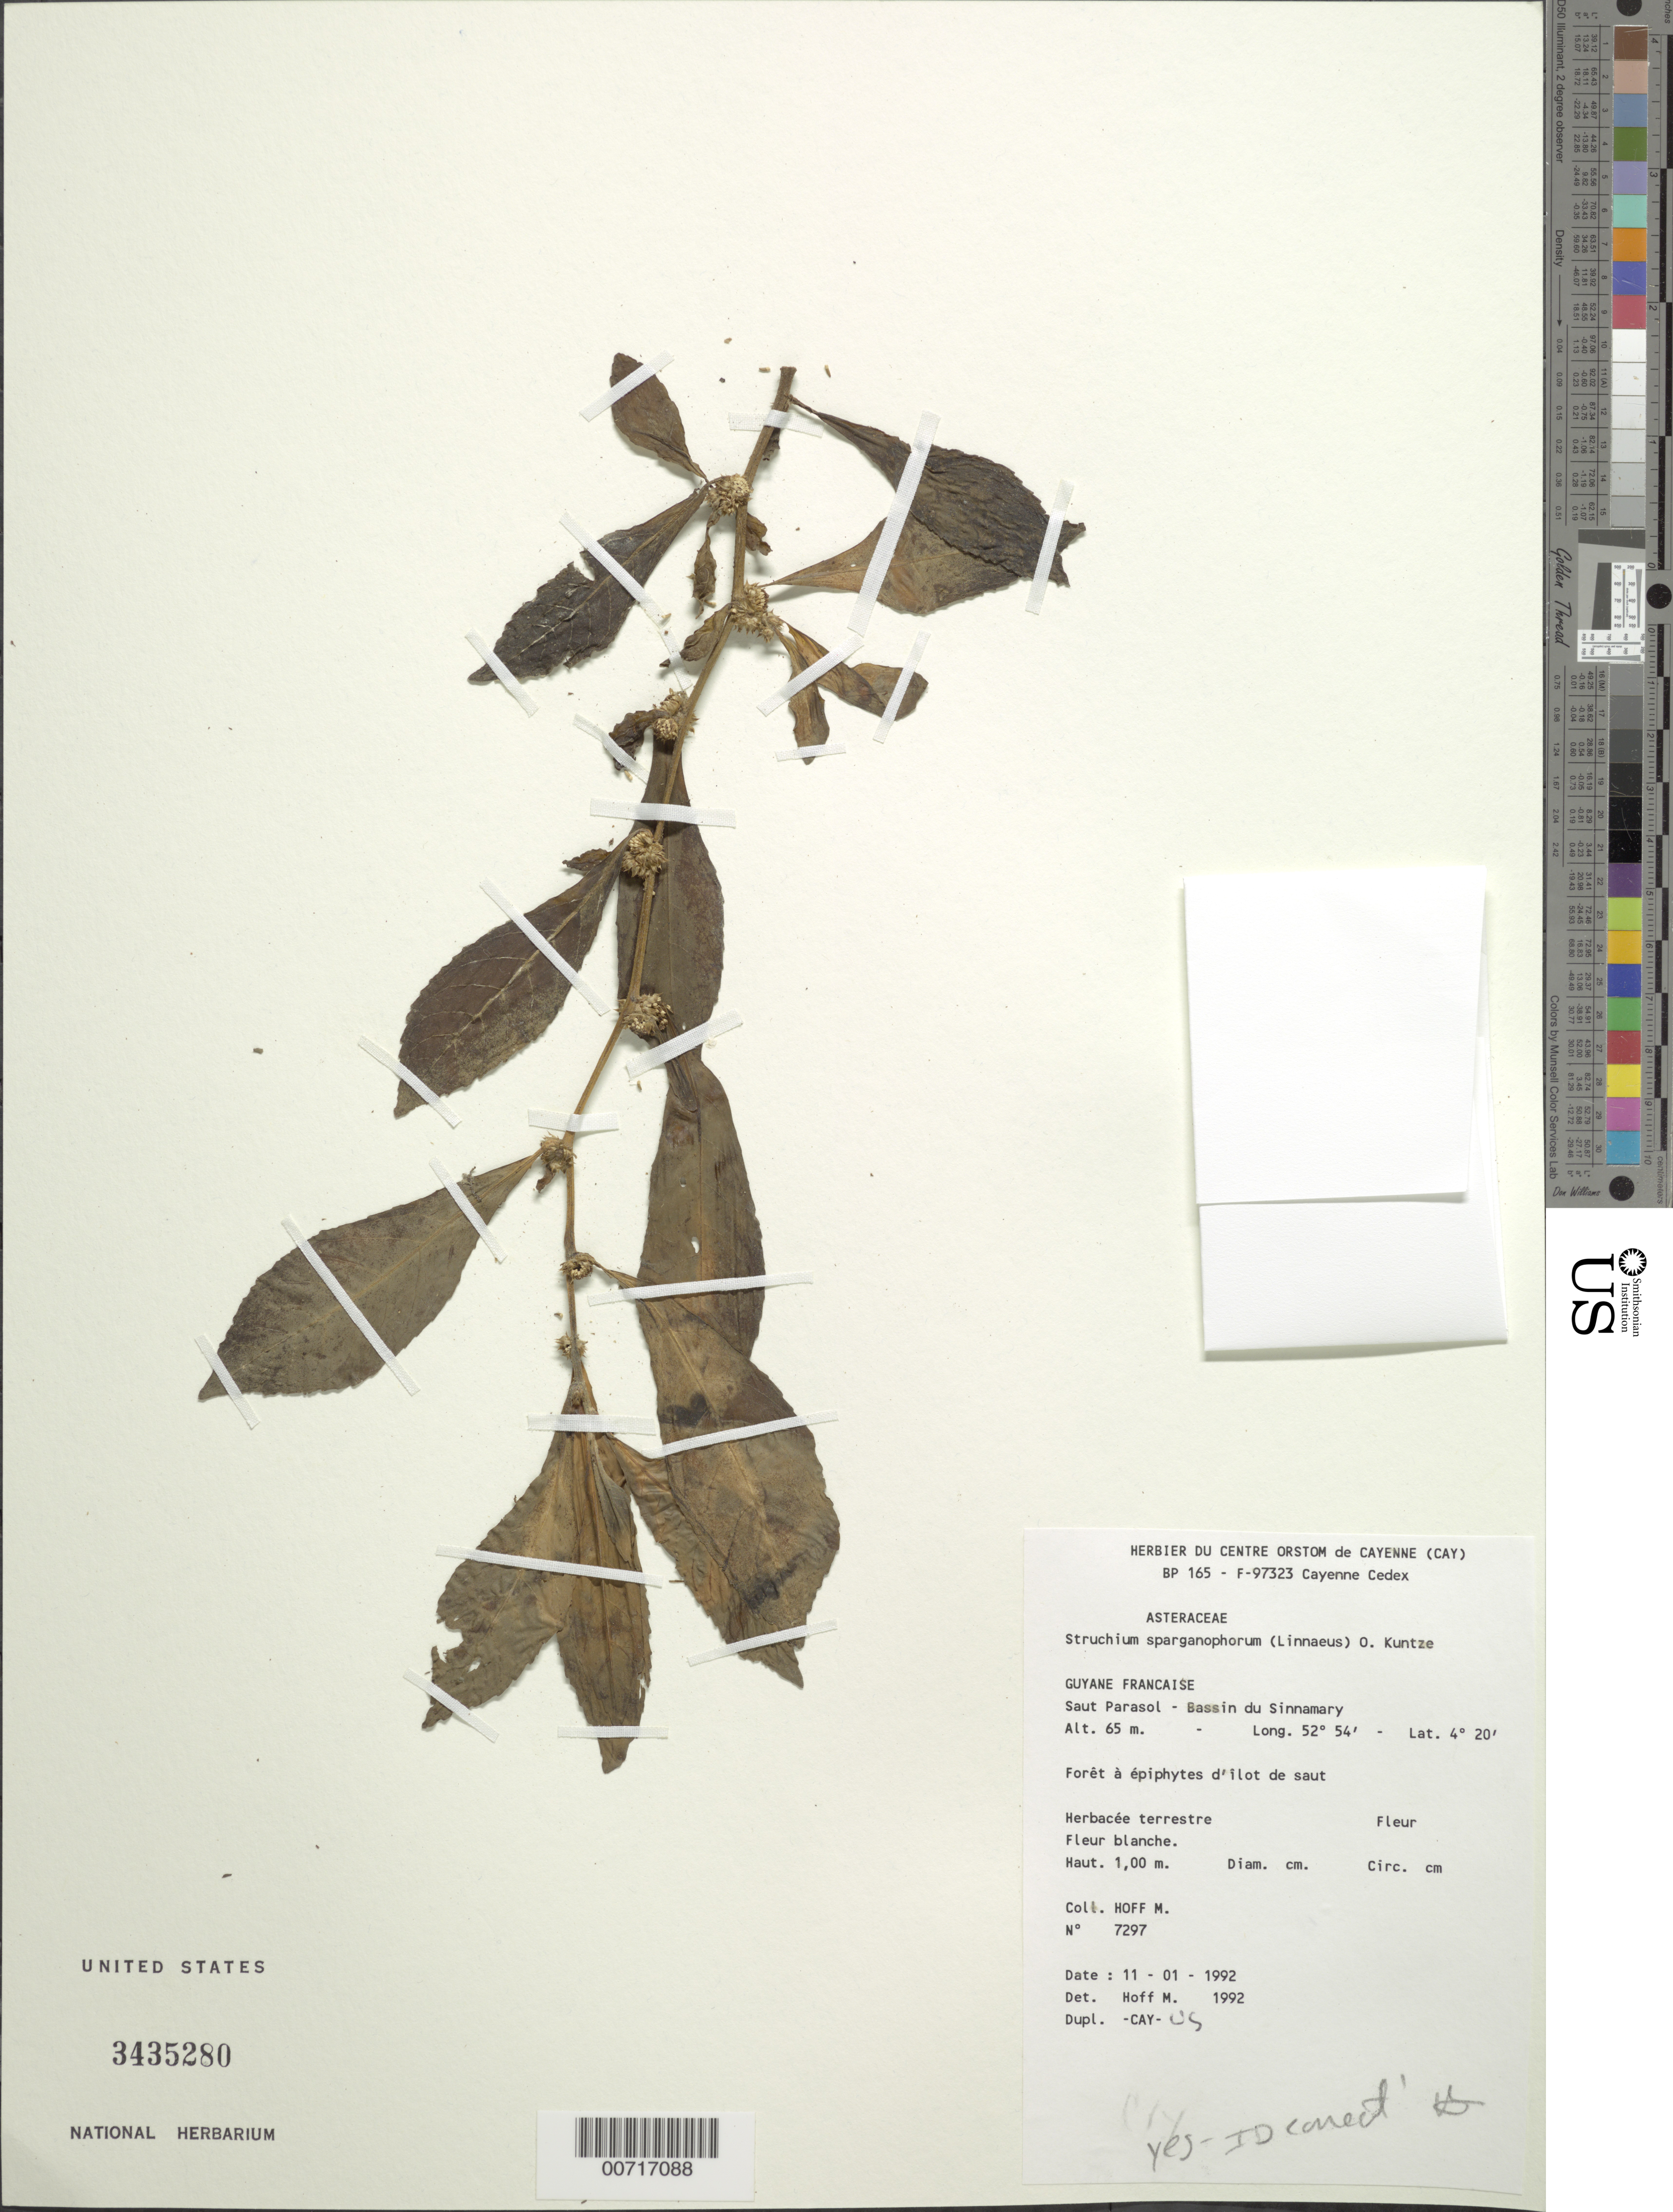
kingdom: Plantae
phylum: Tracheophyta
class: Magnoliopsida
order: Asterales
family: Asteraceae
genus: Struchium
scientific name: Struchium sparganophorum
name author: (L.) Kuntze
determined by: Funk, Vicki A., (BOT), Smithsonian Institution - National Museum of Natural History (UNITED STATES)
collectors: M. Hoff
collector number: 7297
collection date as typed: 11-Jan-92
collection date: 1992-01-11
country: French Guiana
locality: Saut Parasol, Bassin du Sinnamary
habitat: Forêt a epiphytes d'ilot de saut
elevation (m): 65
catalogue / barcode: US 3435280